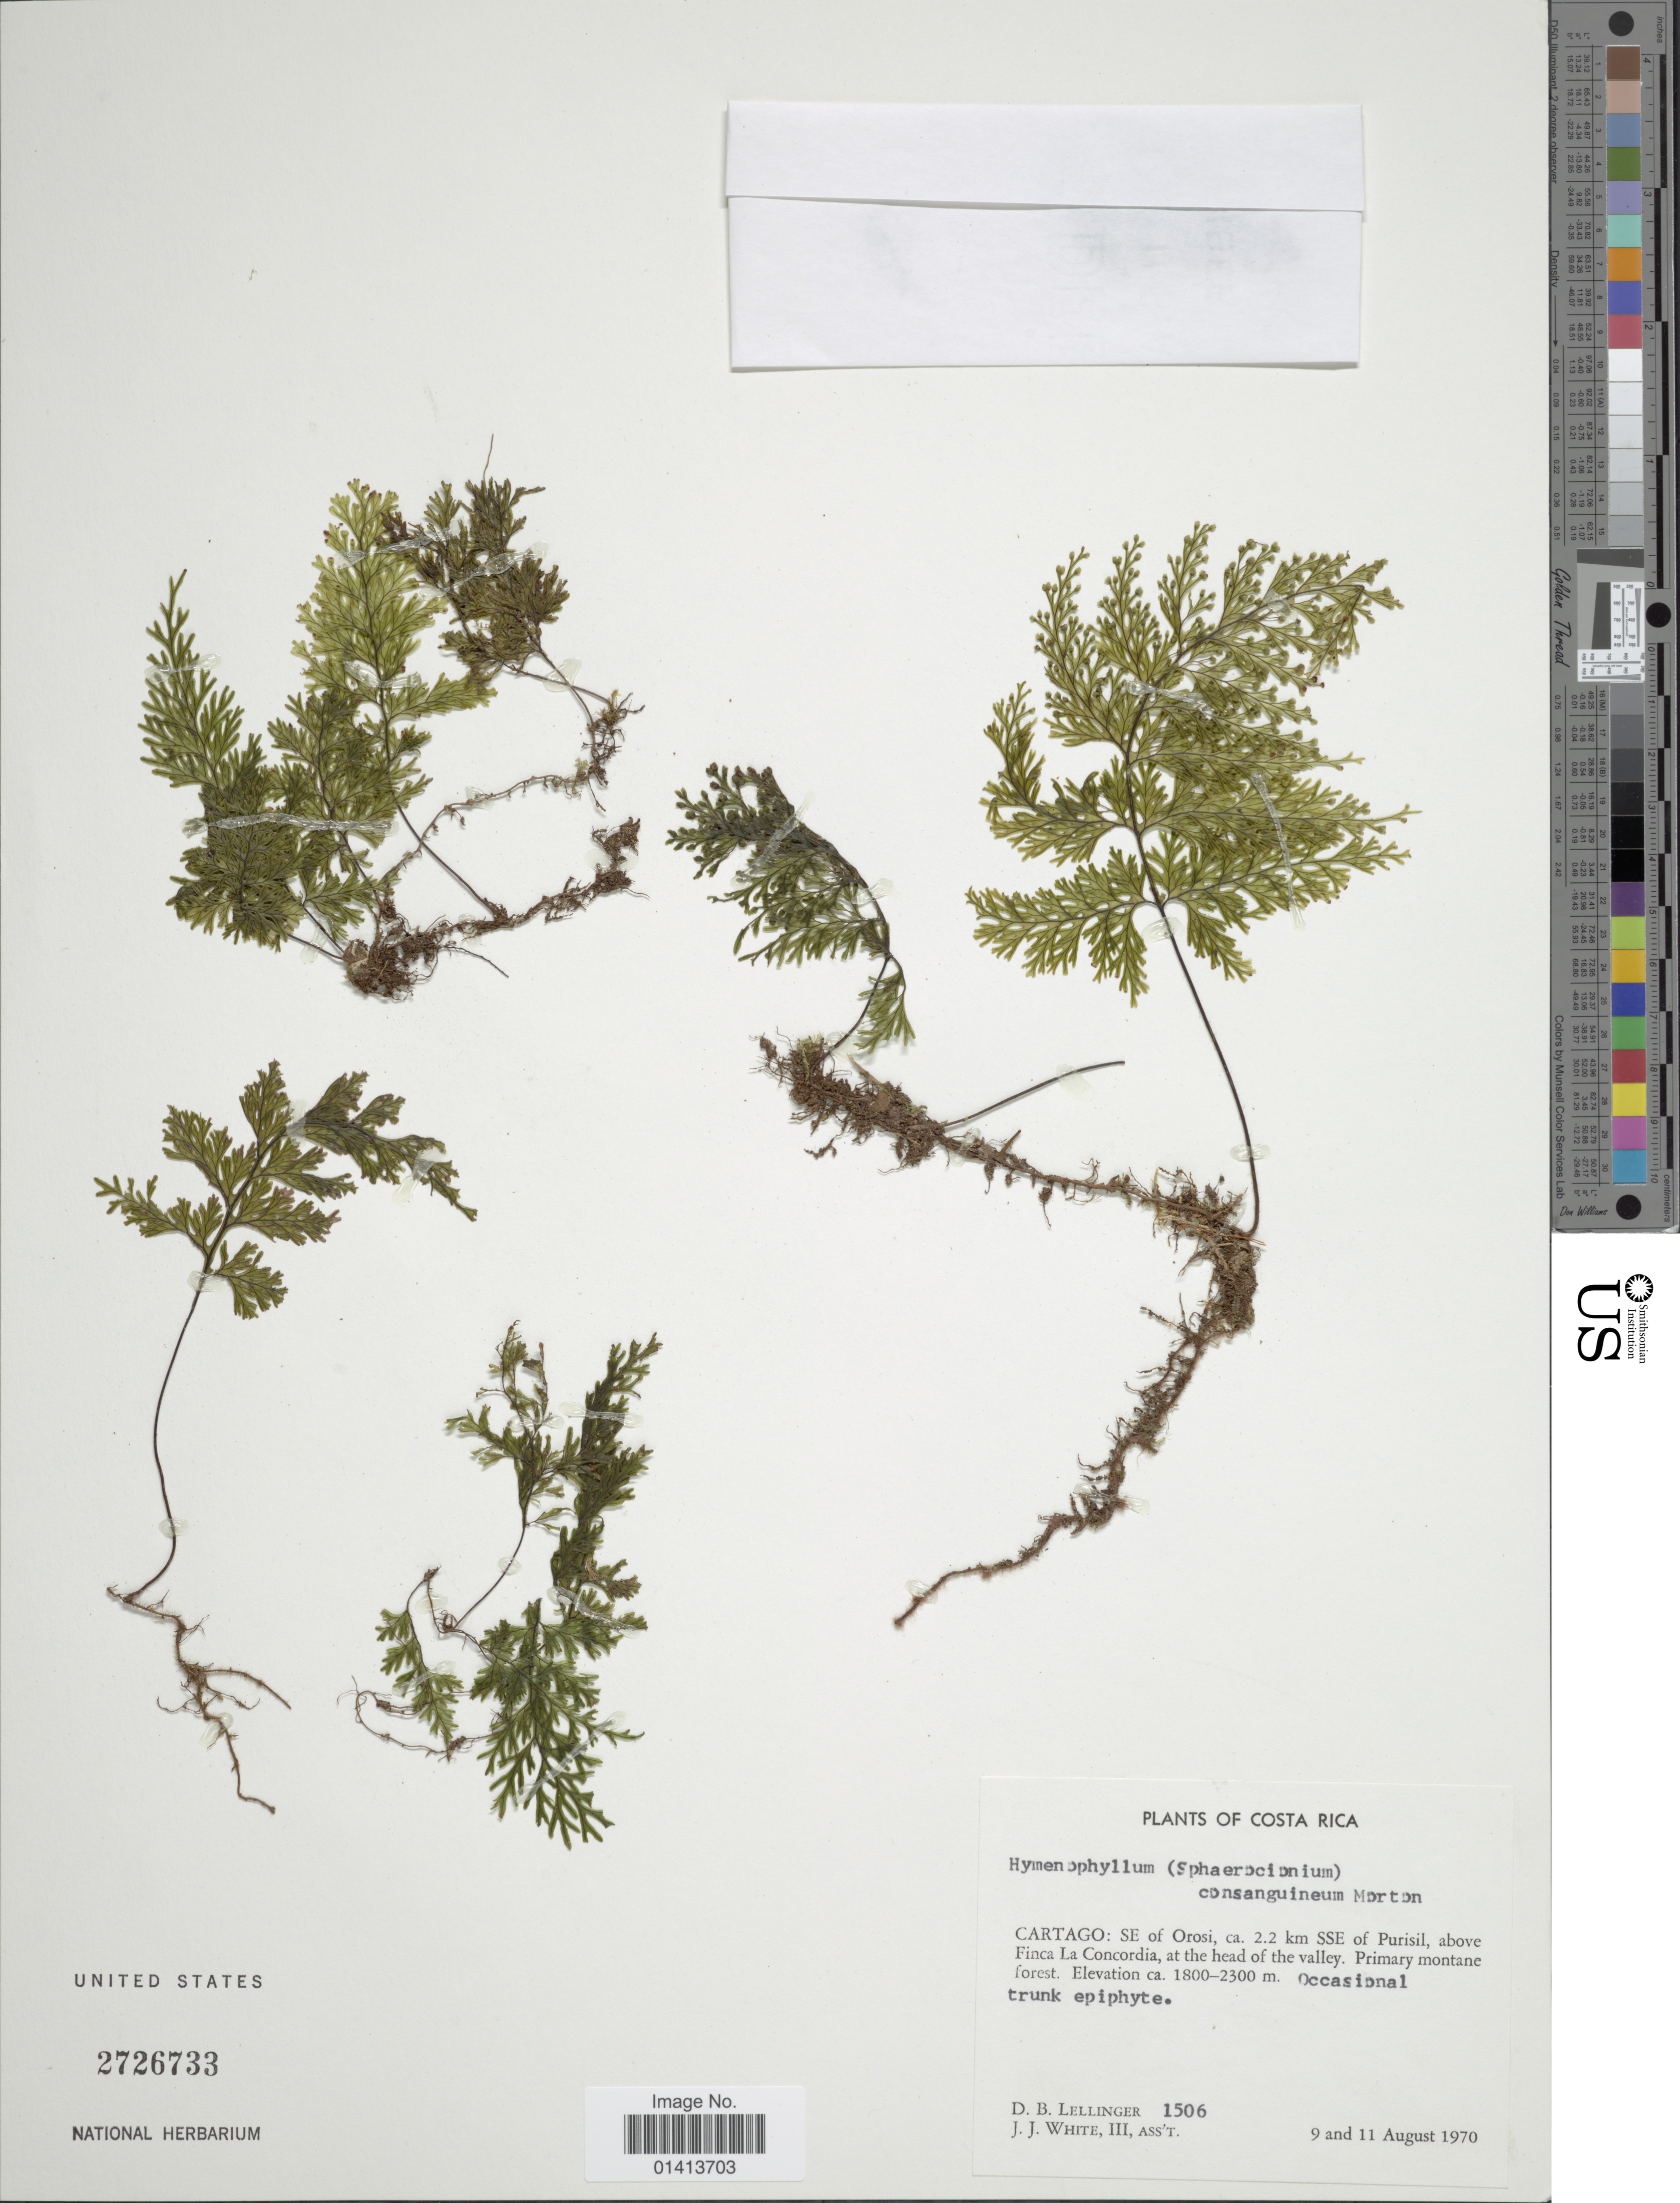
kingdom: Plantae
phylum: Tracheophyta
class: Polypodiopsida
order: Hymenophyllales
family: Hymenophyllaceae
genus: Hymenophyllum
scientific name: Hymenophyllum consanguineum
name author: C.V. Morton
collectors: D. B. Lellinger & J. J. White III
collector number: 1506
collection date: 1970-08-09/1970-10-11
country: Costa Rica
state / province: Cartago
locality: SE of Orosi, ca 2.2 km SSE of Purisil, above Finca La Concordia, at the head of the valley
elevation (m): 1800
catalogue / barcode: US 2726733